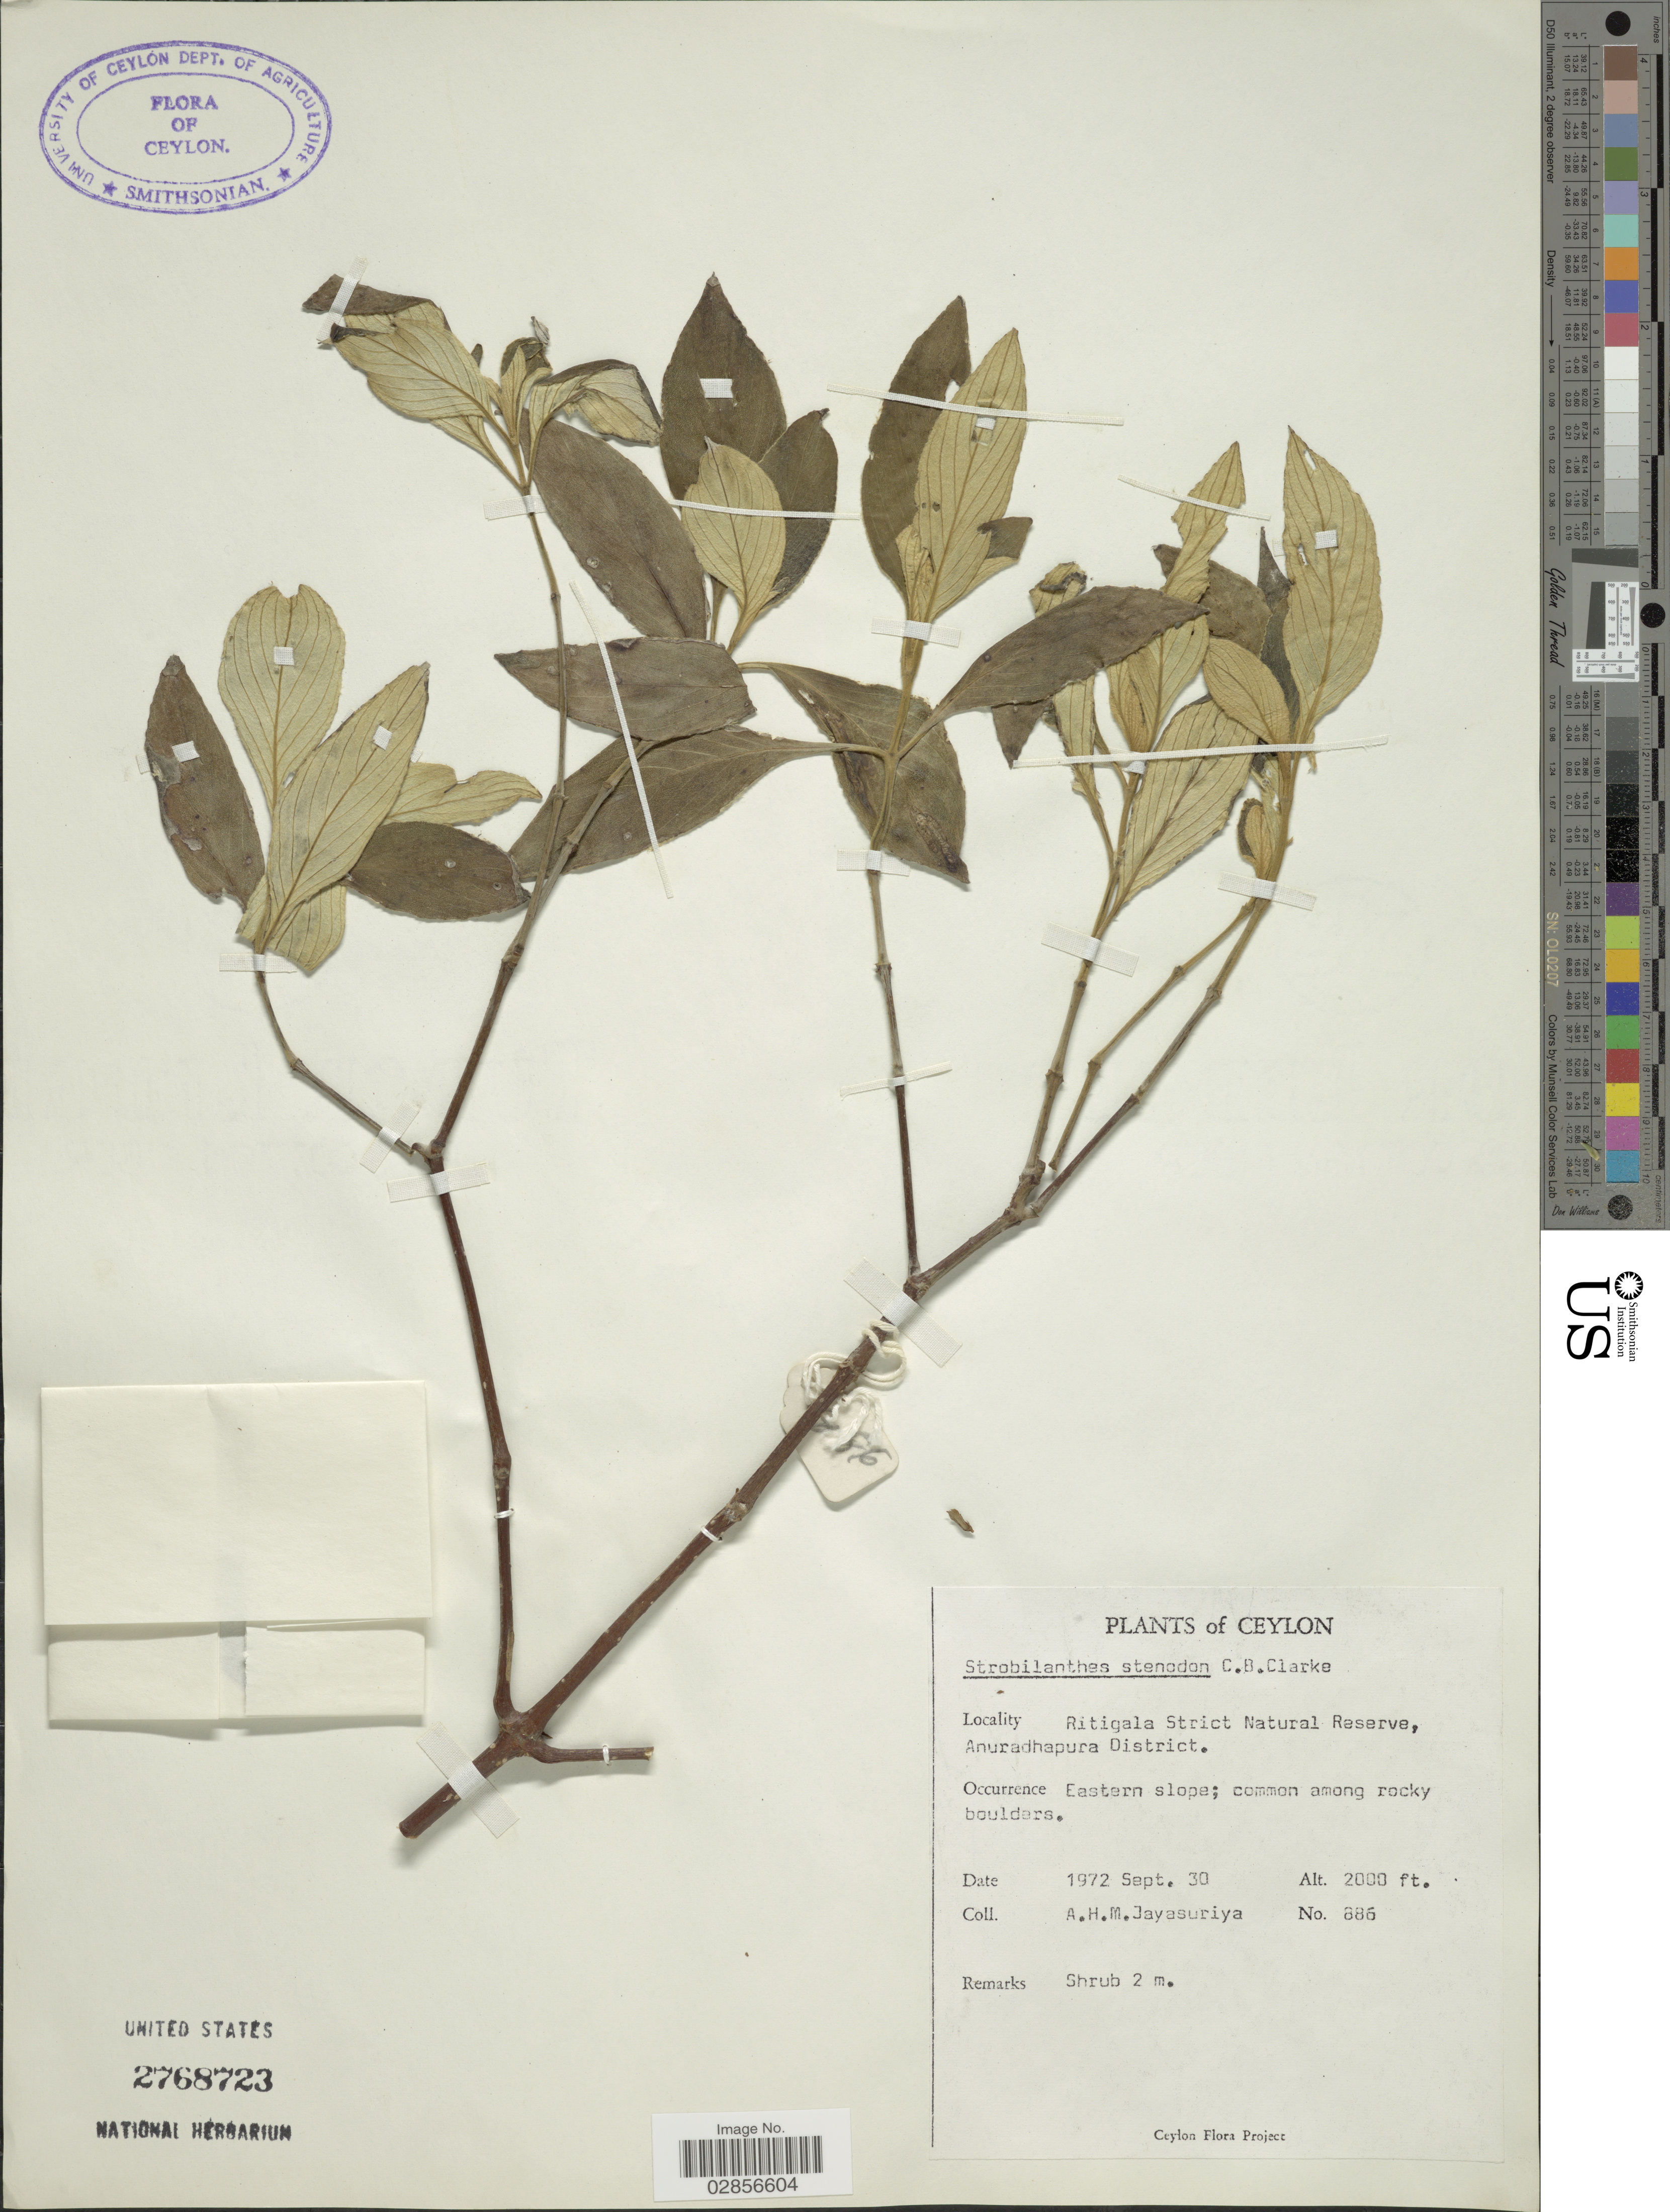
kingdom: Plantae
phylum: Tracheophyta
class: Magnoliopsida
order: Lamiales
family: Acanthaceae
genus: Strobilanthes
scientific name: Strobilanthes stenodon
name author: C.B. Clarke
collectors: A. H. Jayasuriya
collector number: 886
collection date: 1972-09-30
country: Sri Lanka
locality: Ceylon. Ritigala Strict Natural Reserve, Anuradhapura District, Eastern slope.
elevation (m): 610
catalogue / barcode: US 2768723